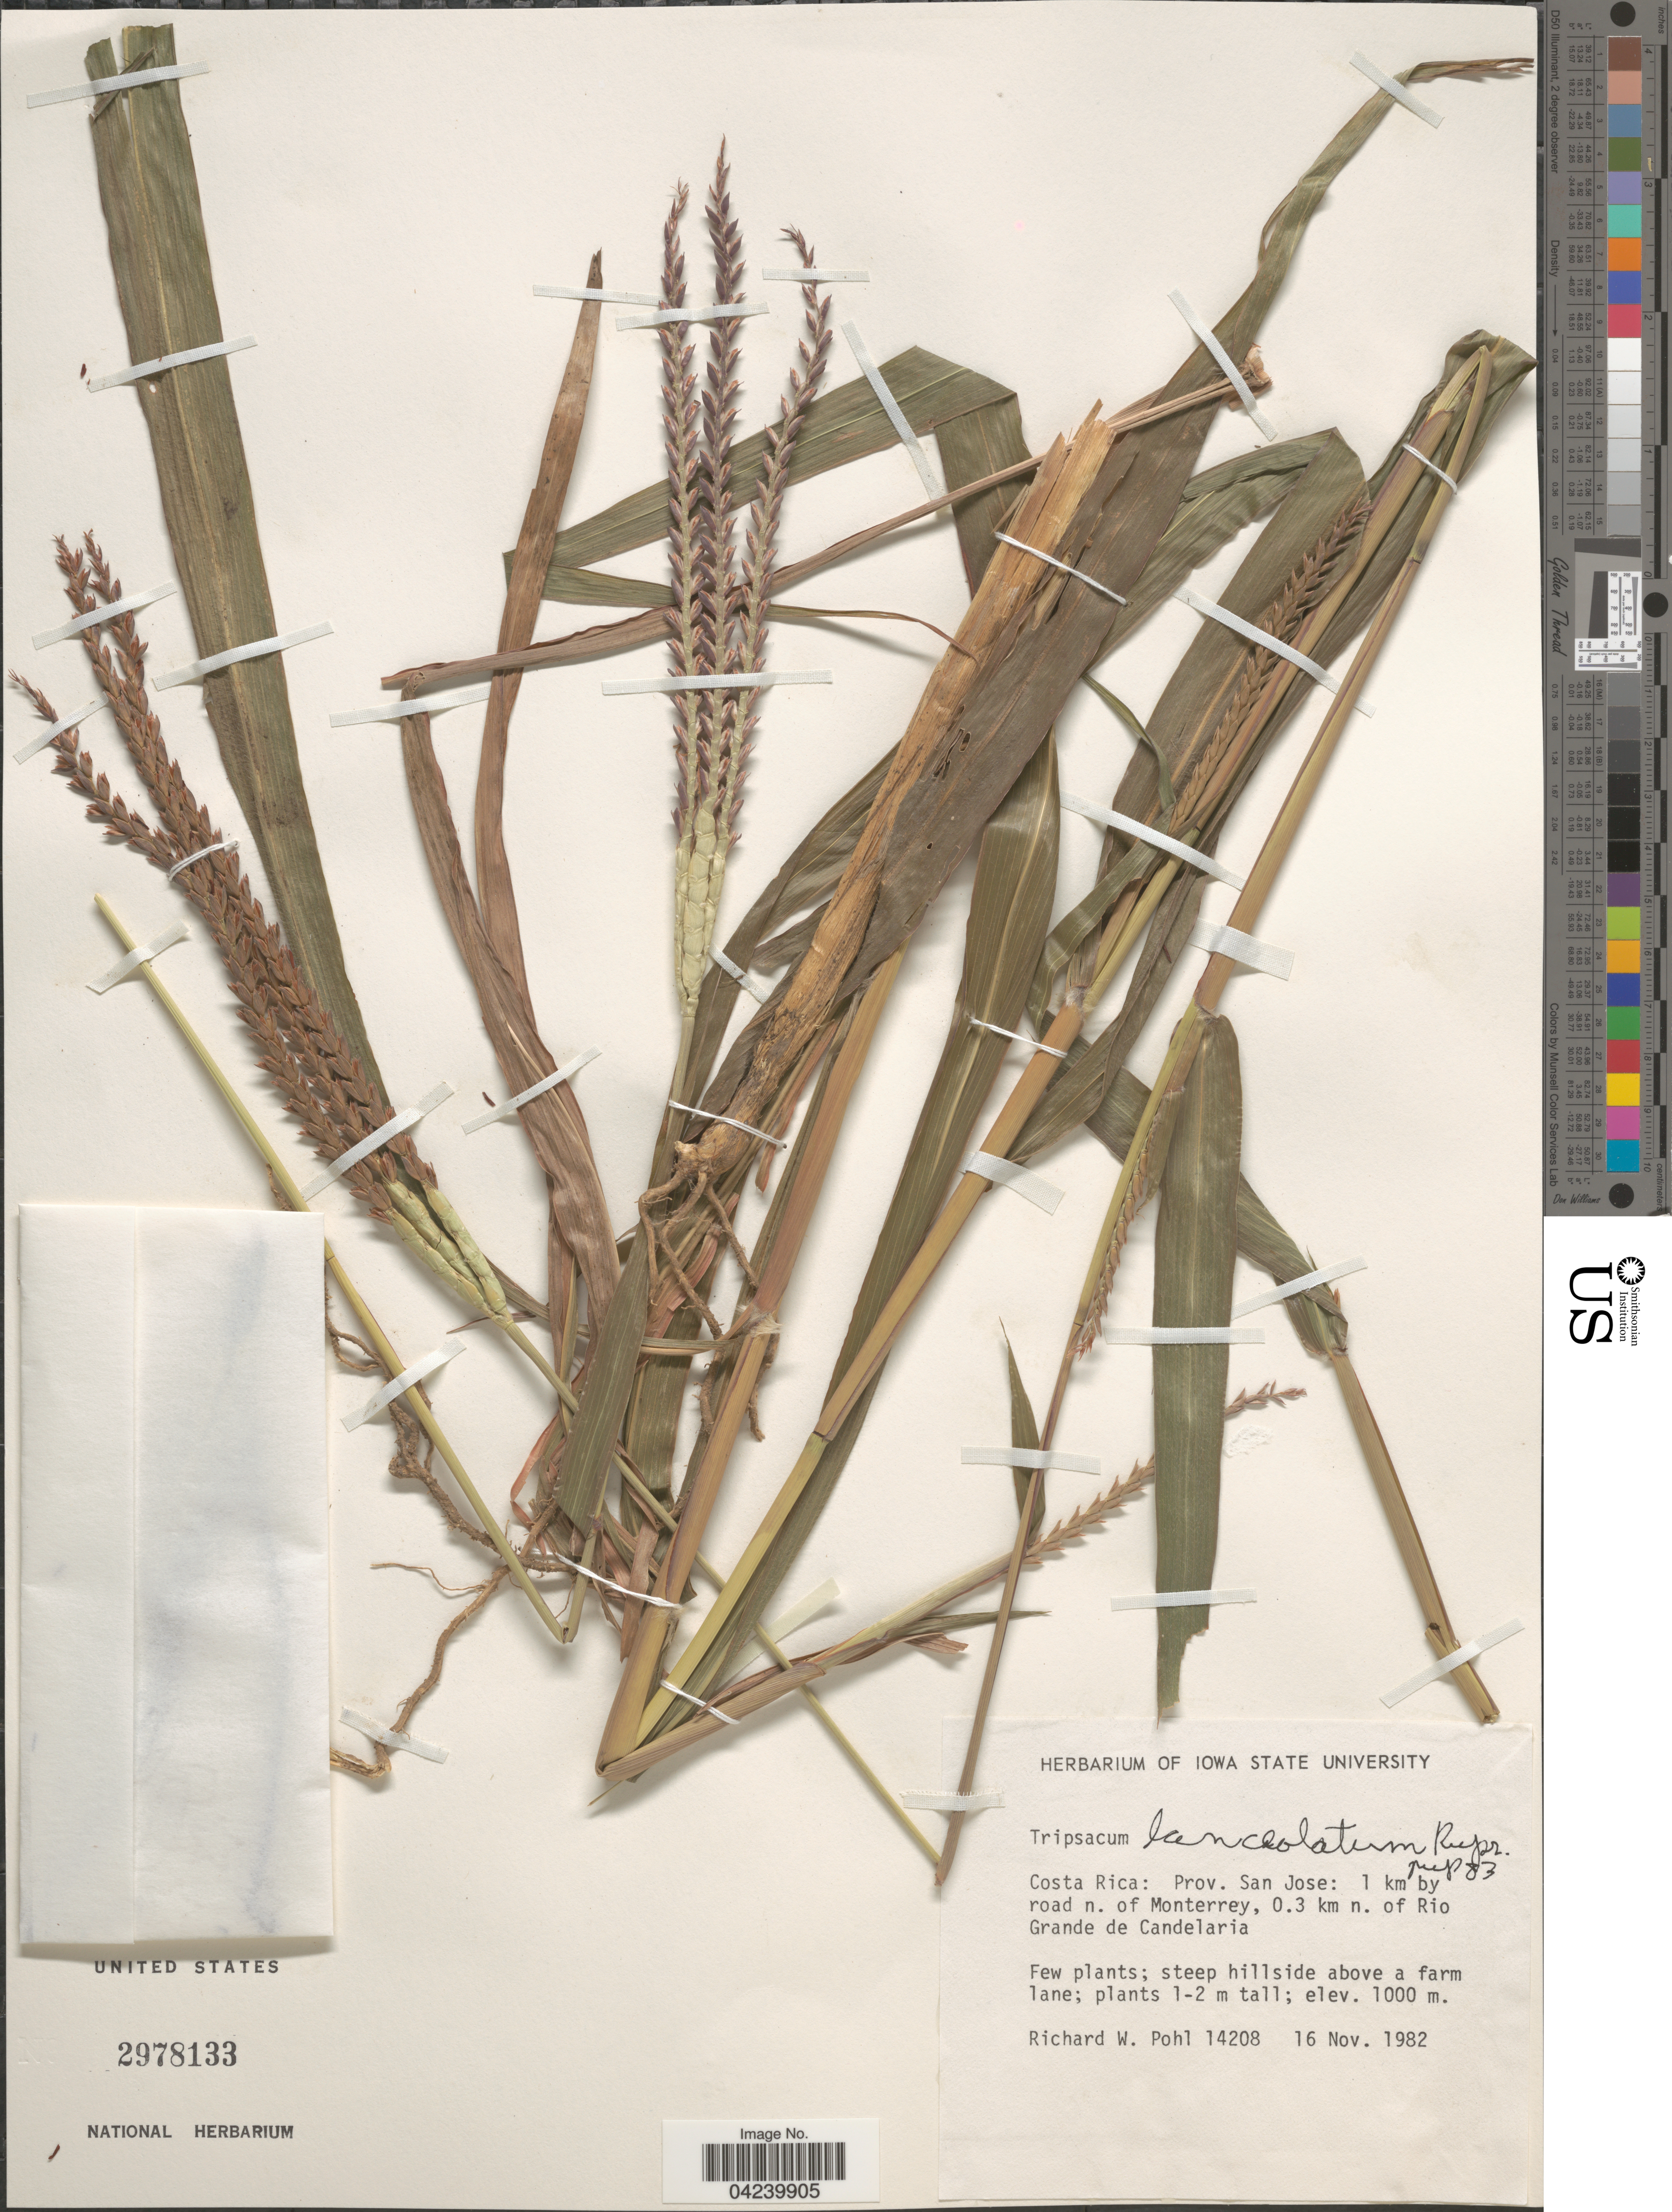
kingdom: Plantae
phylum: Tracheophyta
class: Liliopsida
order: Poales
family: Poaceae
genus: Tripsacum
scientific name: Tripsacum lanceolatum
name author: Rupr. ex E. Fourn.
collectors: R. W. Pohl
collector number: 14208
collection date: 1982-11-16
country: Costa Rica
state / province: San José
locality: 1 km by road n. of Monterrey, 0.3 km n. of Rio Grande de Candelaria. Steep hillside above a farm lane.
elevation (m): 1000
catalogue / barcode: US 2978133